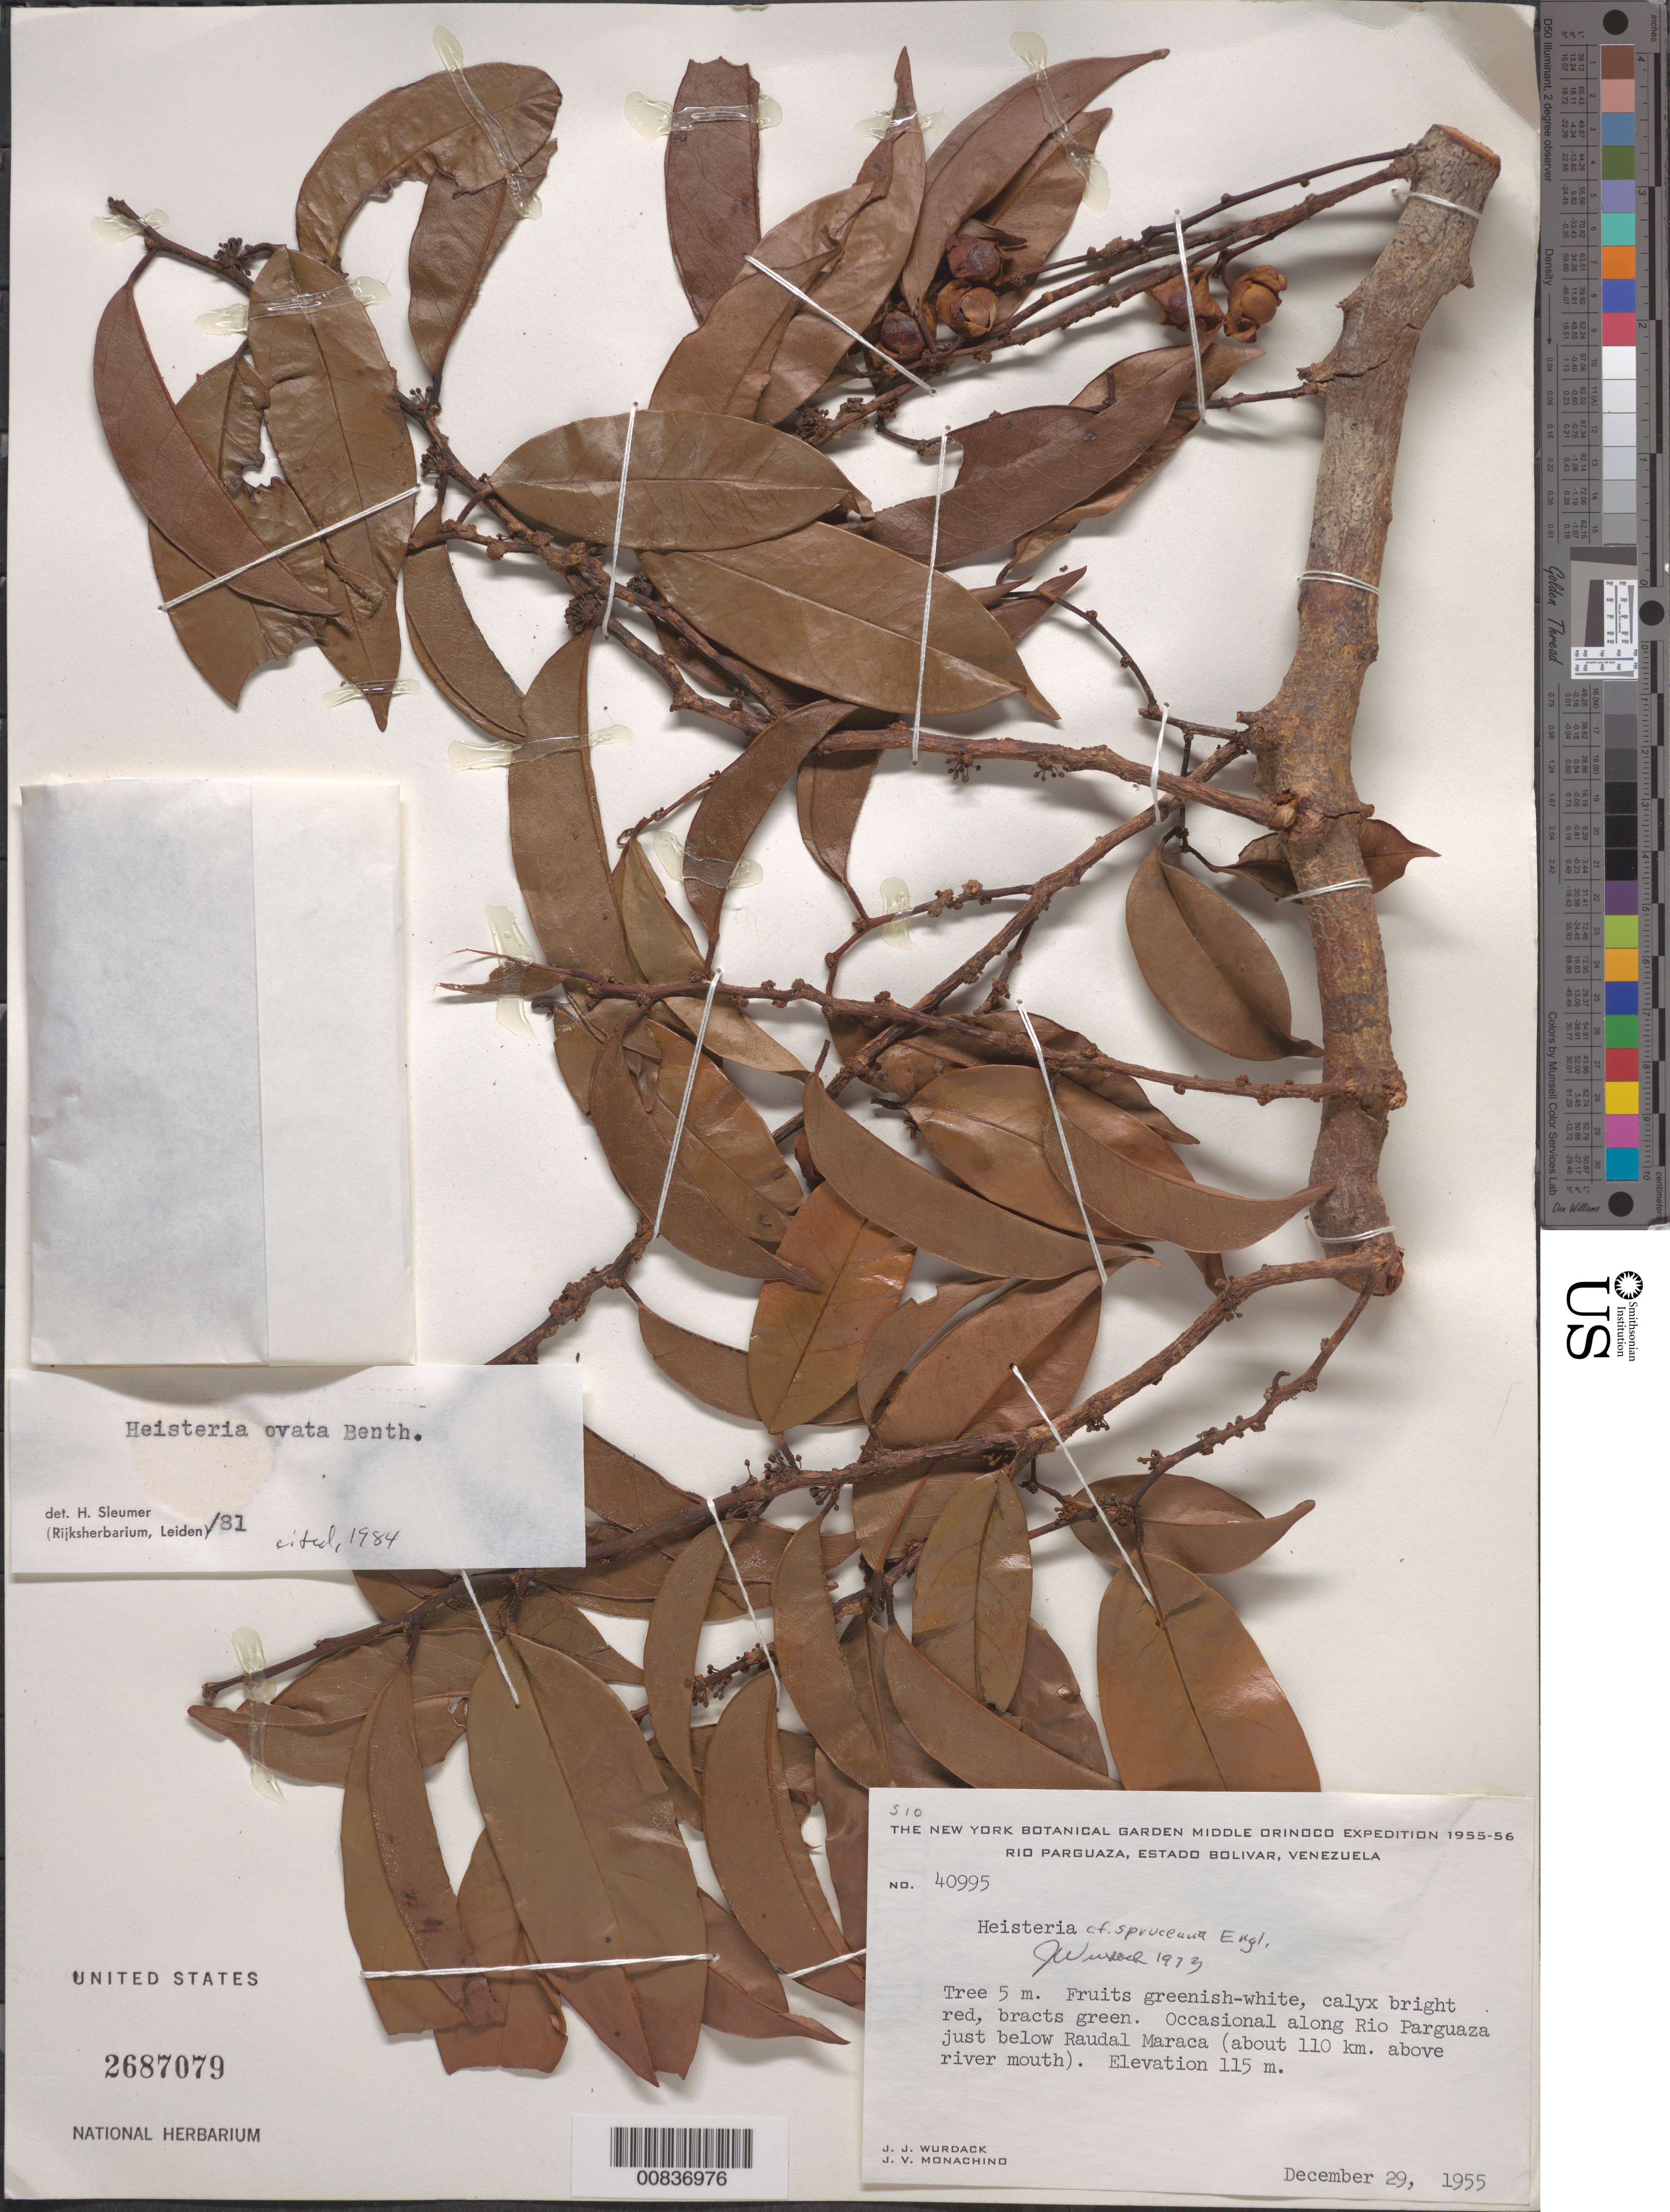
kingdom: Plantae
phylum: Tracheophyta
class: Magnoliopsida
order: Santalales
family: Erythropalaceae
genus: Heisteria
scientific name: Heisteria ovata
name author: Benth.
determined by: Sleumer, H. O.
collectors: J. J. Wurdack & J. V. Monachino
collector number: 40995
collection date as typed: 29-Dec-55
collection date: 1955-12-29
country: Venezuela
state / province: Bolívar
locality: Río Parguaza, just below Raudal Maraca (about 110 river km from mouth)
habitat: Along river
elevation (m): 115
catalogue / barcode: US 2687079